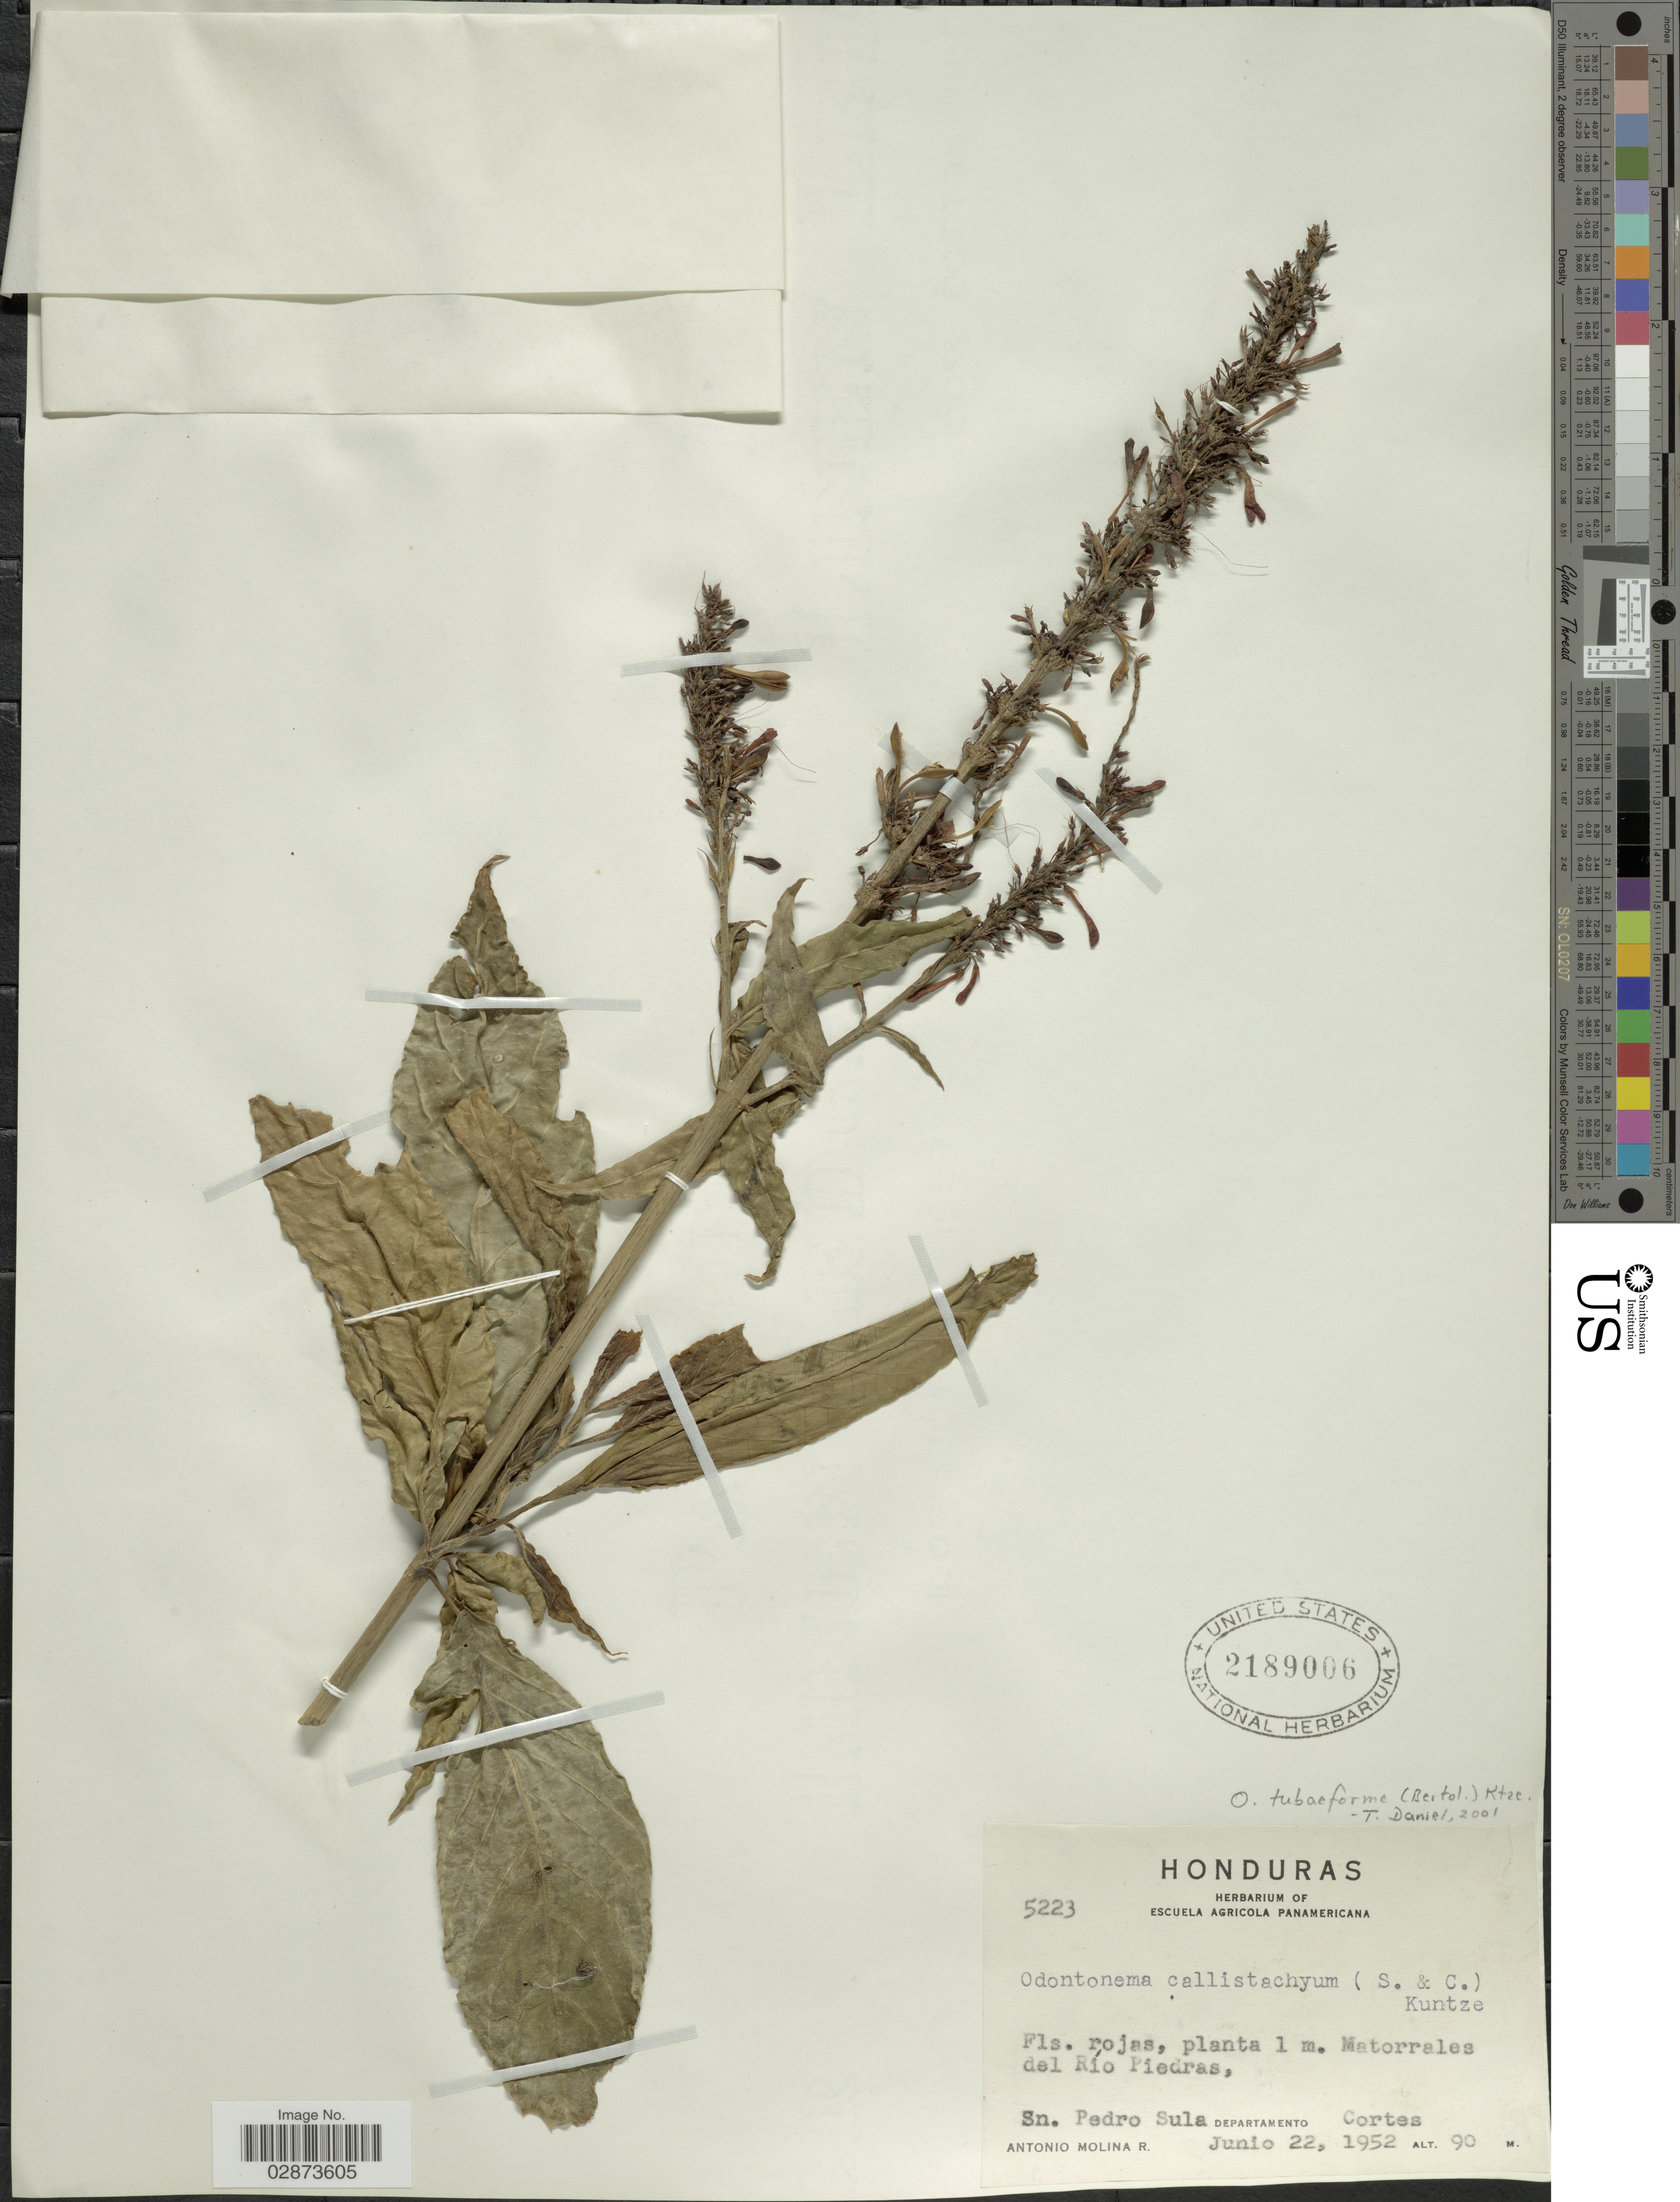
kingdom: Plantae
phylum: Tracheophyta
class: Magnoliopsida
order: Lamiales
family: Acanthaceae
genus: Odontonema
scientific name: Odontonema tubaeforme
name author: (Bertol.) Kuntze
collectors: A. Molina R.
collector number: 5223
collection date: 1952-06-22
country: Honduras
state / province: Cortés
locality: Matorrales del Río Piedras, Sn. Pedro Sula. Departamento Cortes.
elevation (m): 90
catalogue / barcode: US 2189006